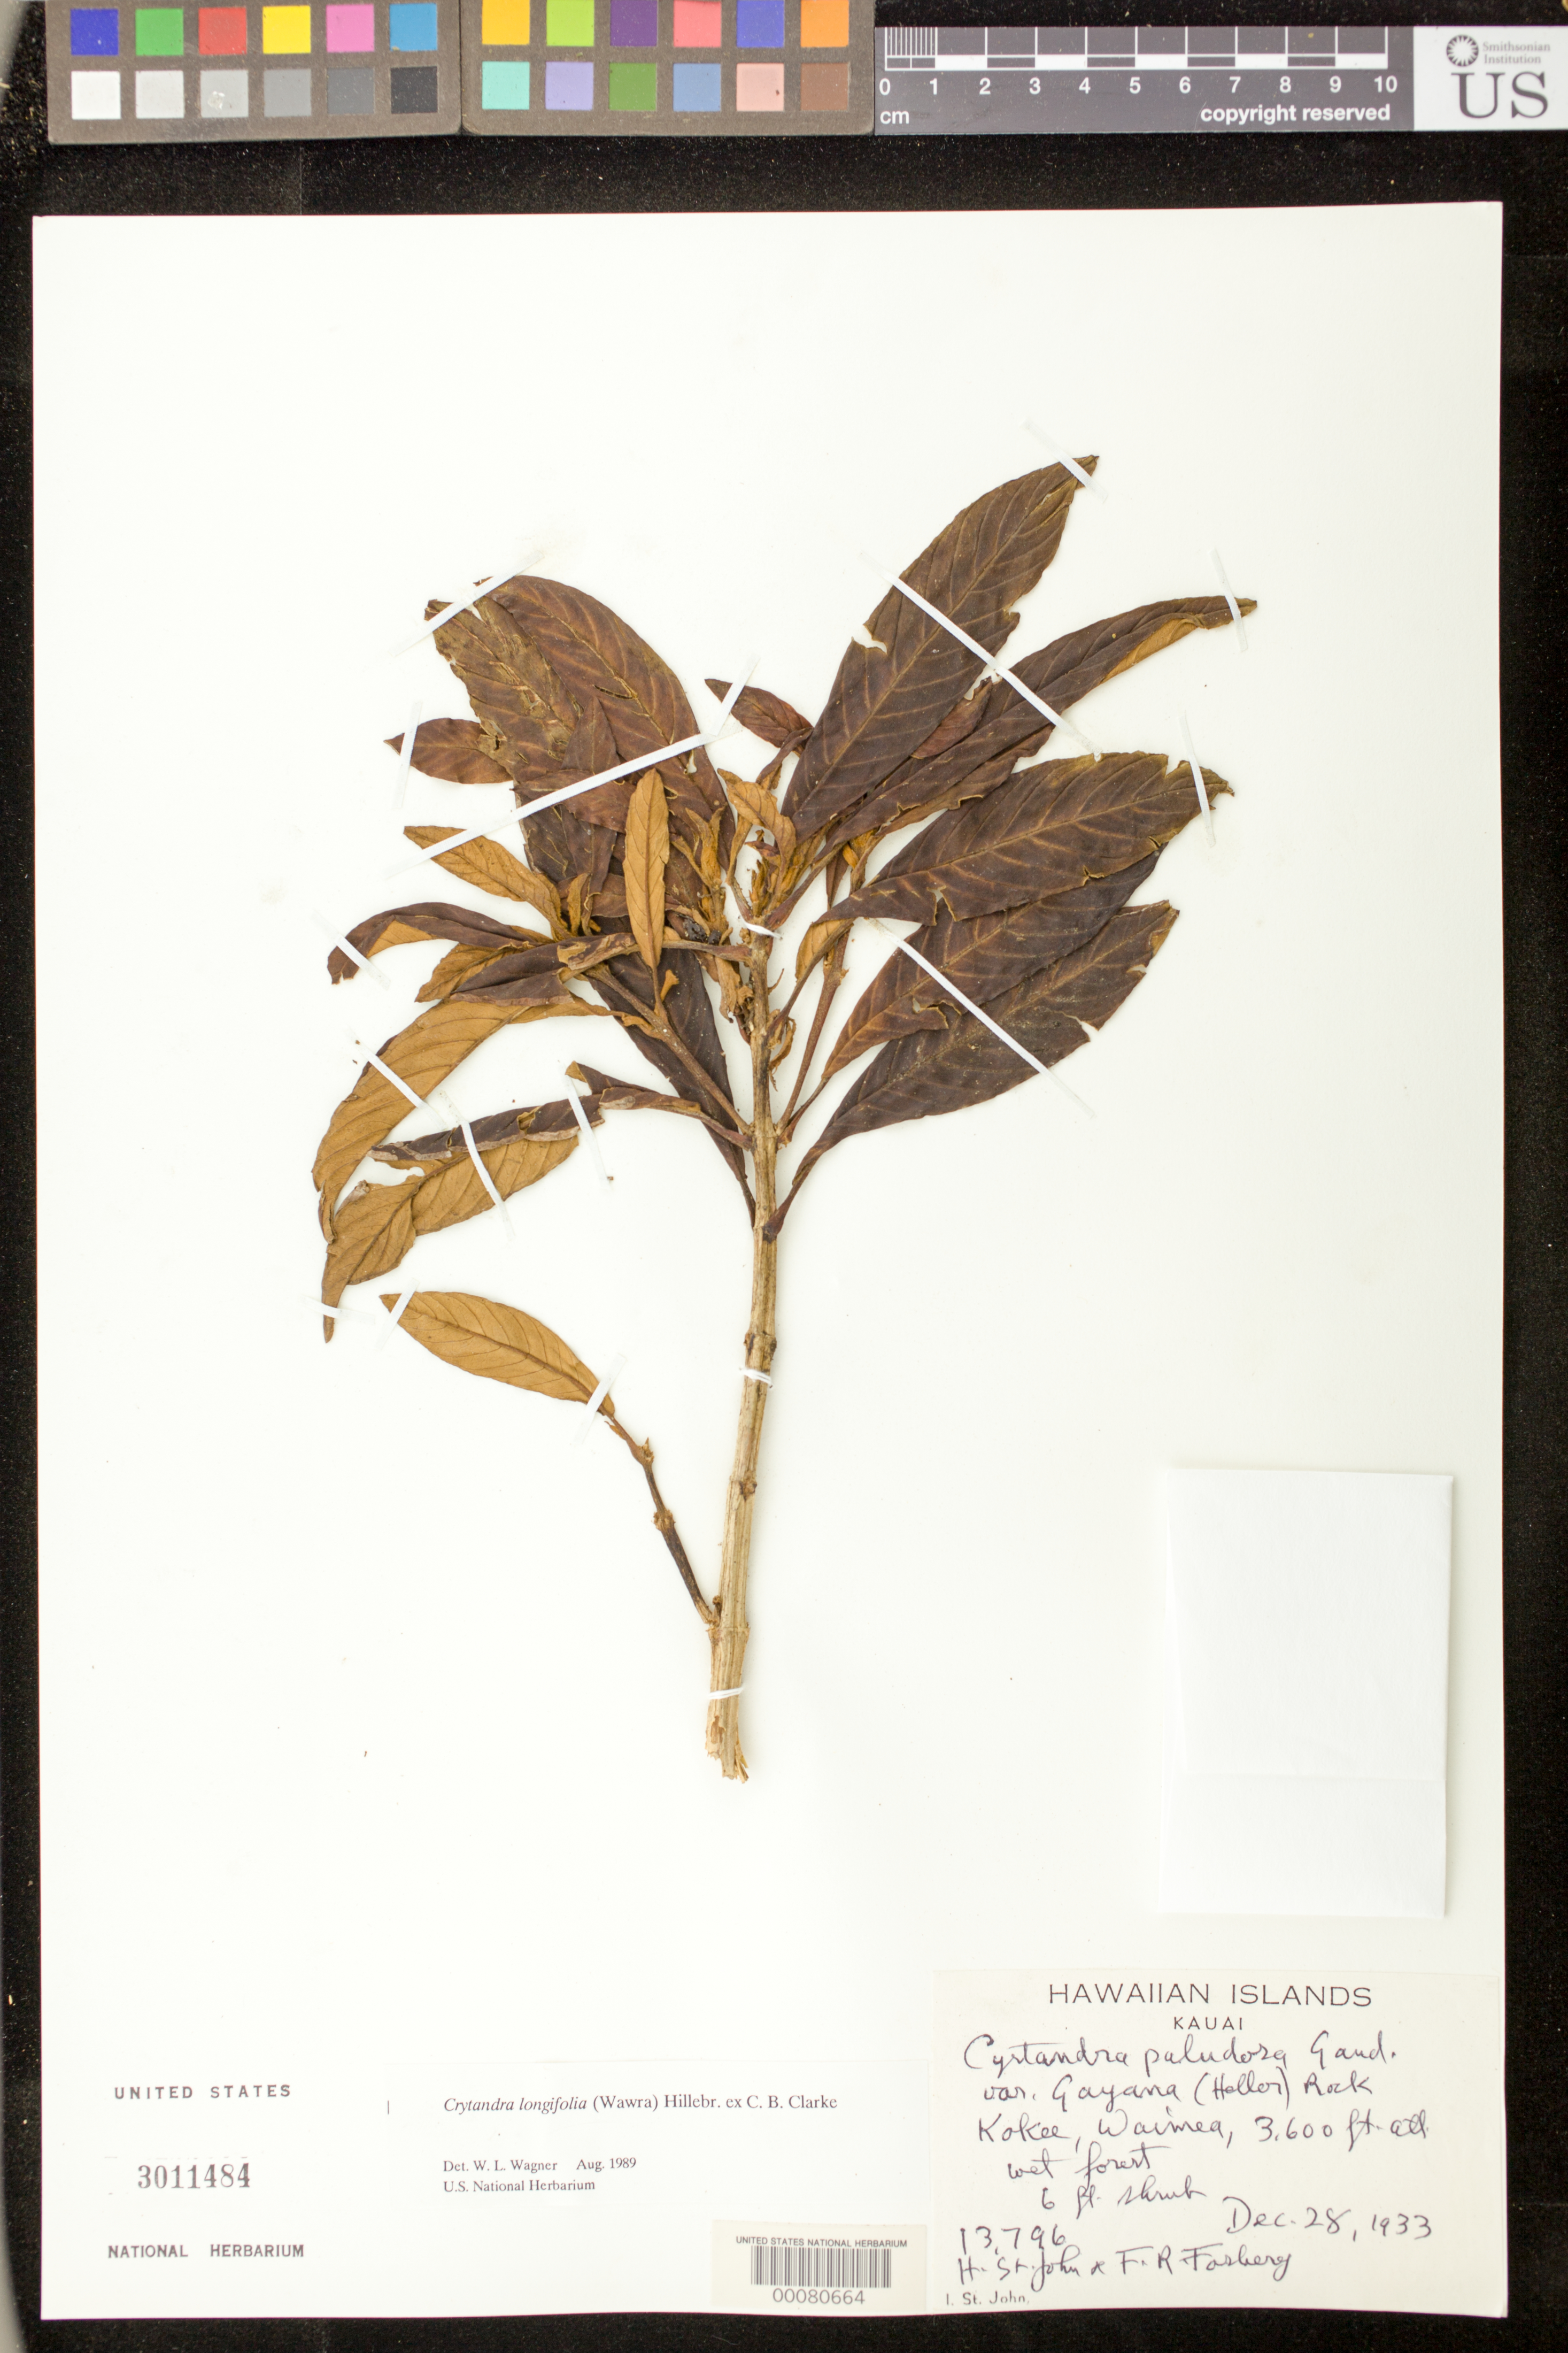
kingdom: Plantae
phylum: Tracheophyta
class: Magnoliopsida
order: Lamiales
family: Gesneriaceae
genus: Cyrtandra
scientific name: Cyrtandra longifolia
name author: (Wawra) Hillebr. ex C.B. Clarke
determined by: Wagner, W. L., (BOT), Smithsonian Institution - National Museum of Natural History (UNITED STATES)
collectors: H. St. John & F. R. Fosberg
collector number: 13796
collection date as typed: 28 Dec 1933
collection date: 1933-12-28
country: United States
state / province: Hawaii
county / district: Kauai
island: Kaua'i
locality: Kokee, Waimea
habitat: Wet forest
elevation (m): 1097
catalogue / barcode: US 3011484